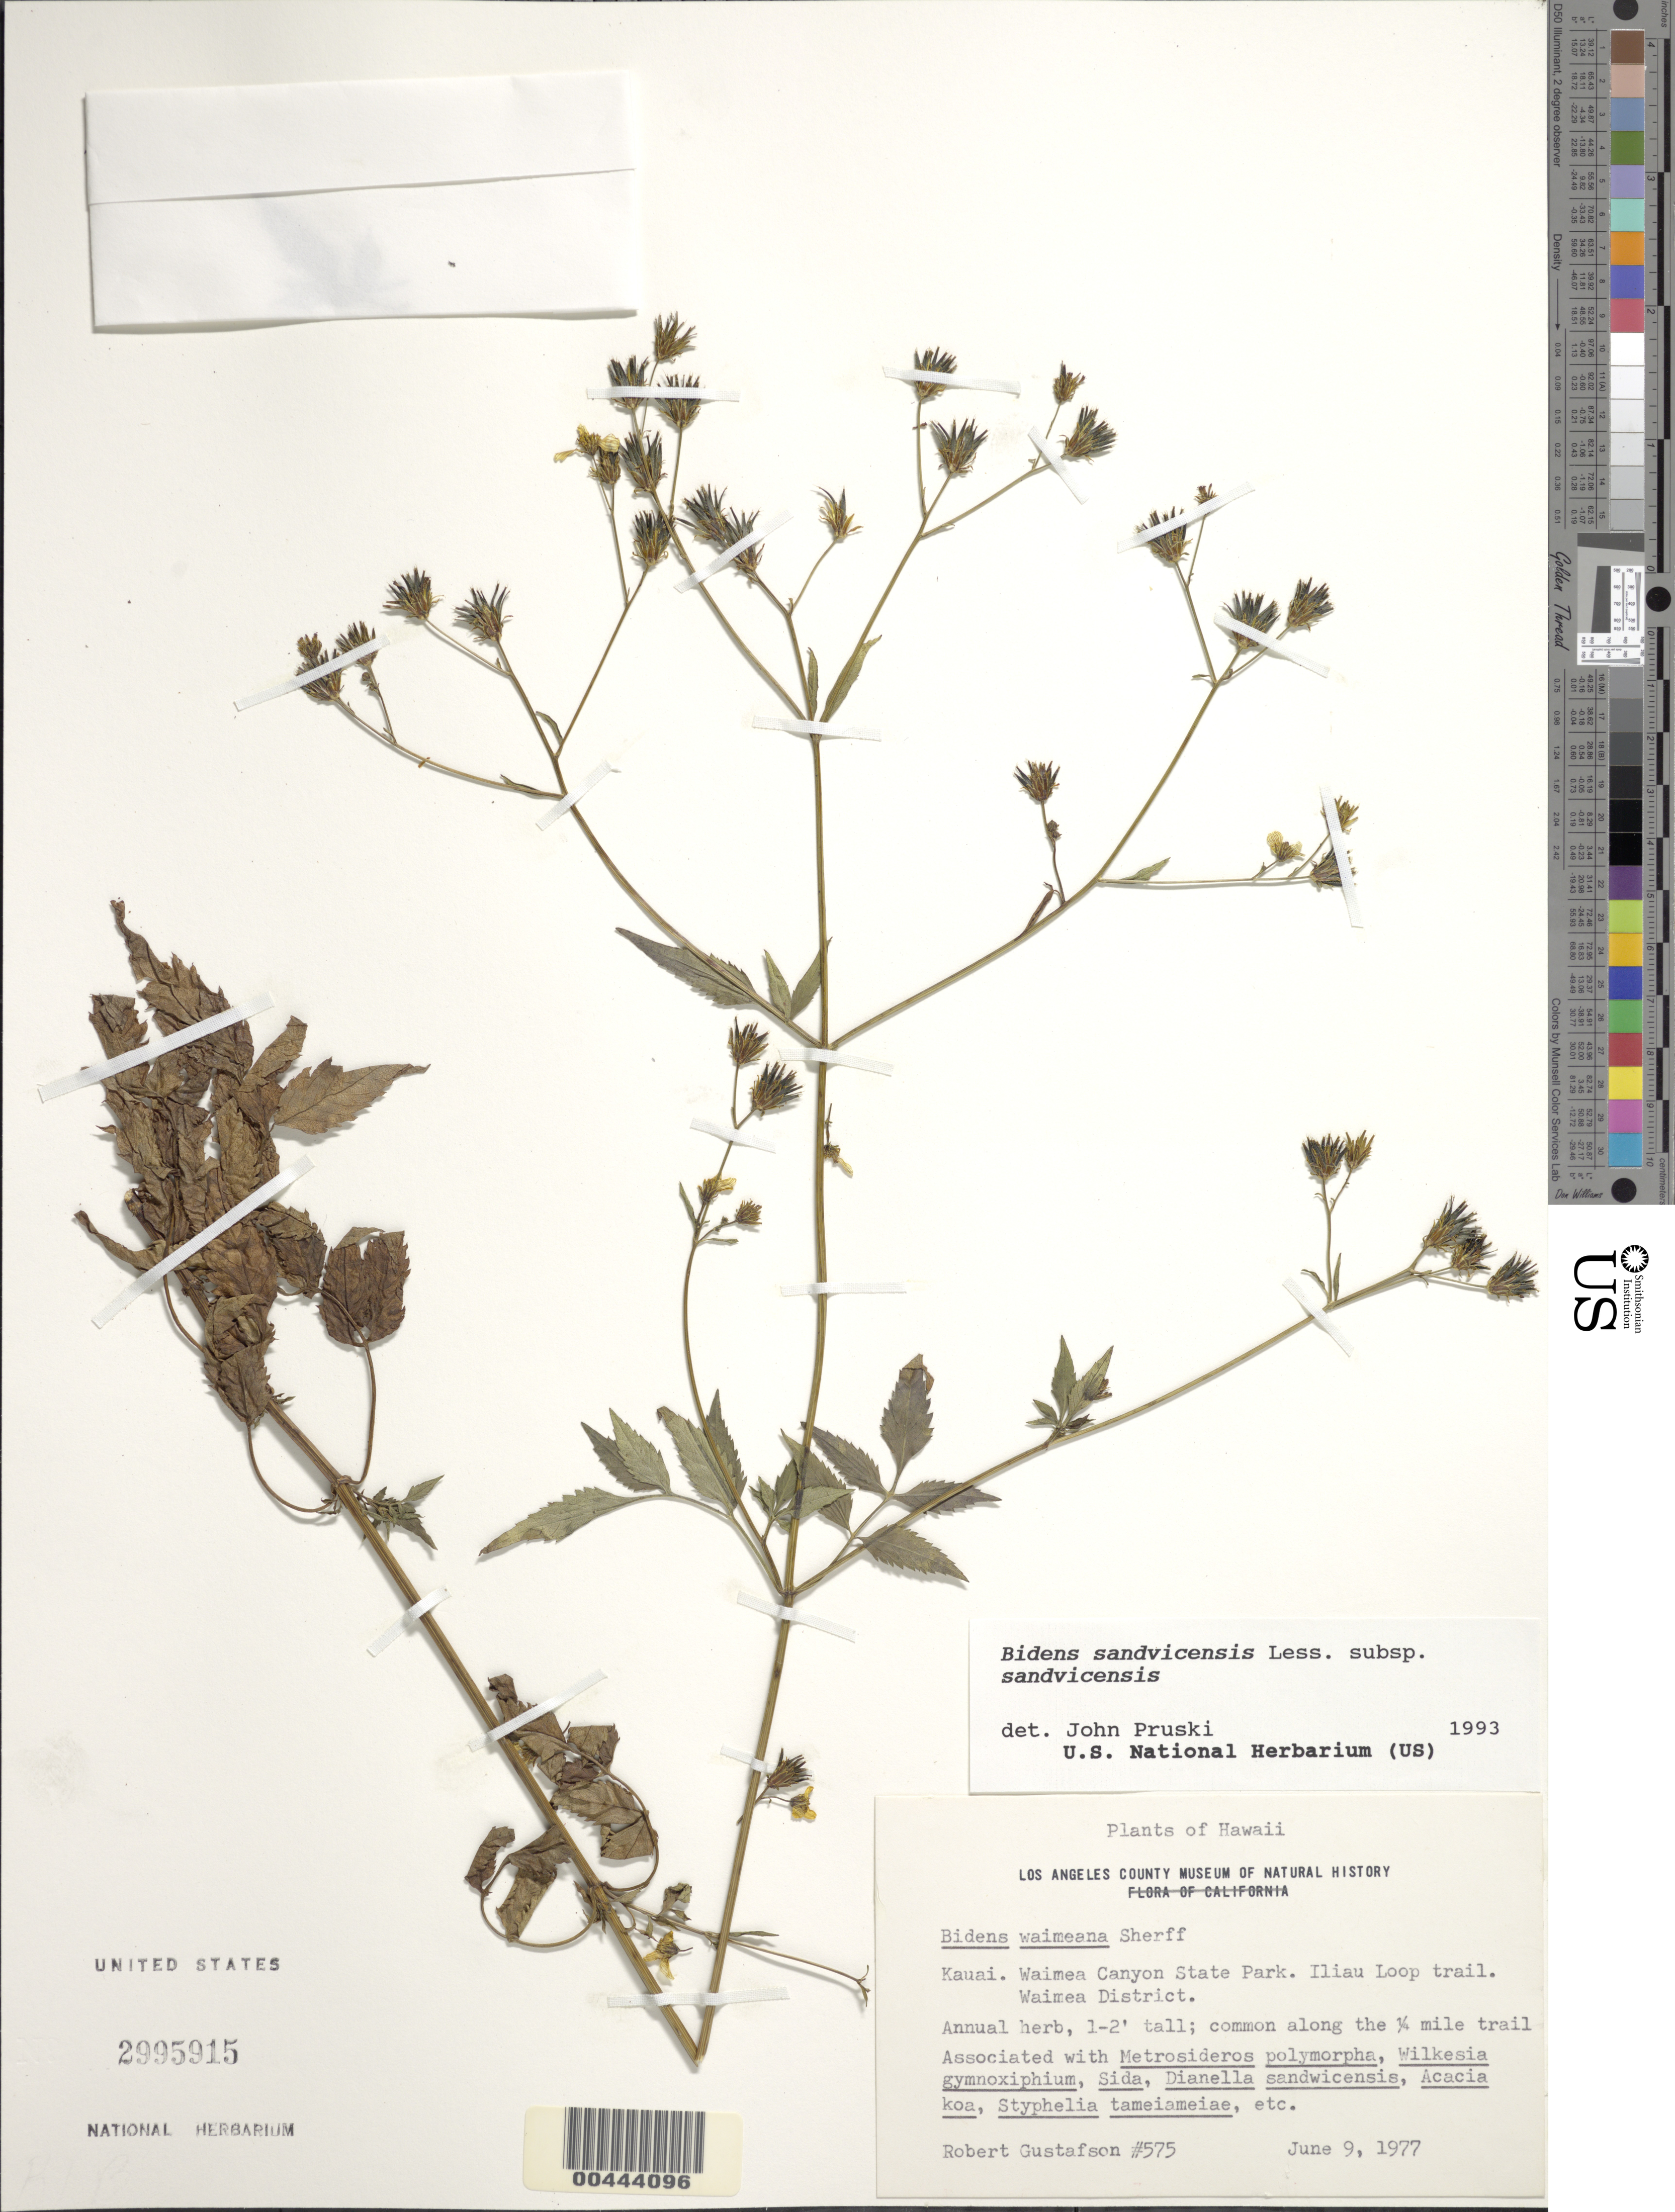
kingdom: Plantae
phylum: Tracheophyta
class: Magnoliopsida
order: Asterales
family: Asteraceae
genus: Bidens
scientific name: Bidens sandvicensis subsp. sandvicensis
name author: Less.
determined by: Pruski, J. F.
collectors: R. Gustafson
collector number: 575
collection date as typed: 9 Jun 1977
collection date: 1977-06-09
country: United States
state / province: Hawaii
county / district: Kauai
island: Kaua'i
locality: Waimea Canyon State Park, Iliau Loop Trail, Waimea District, 1/4 mi trail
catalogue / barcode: US 2995915